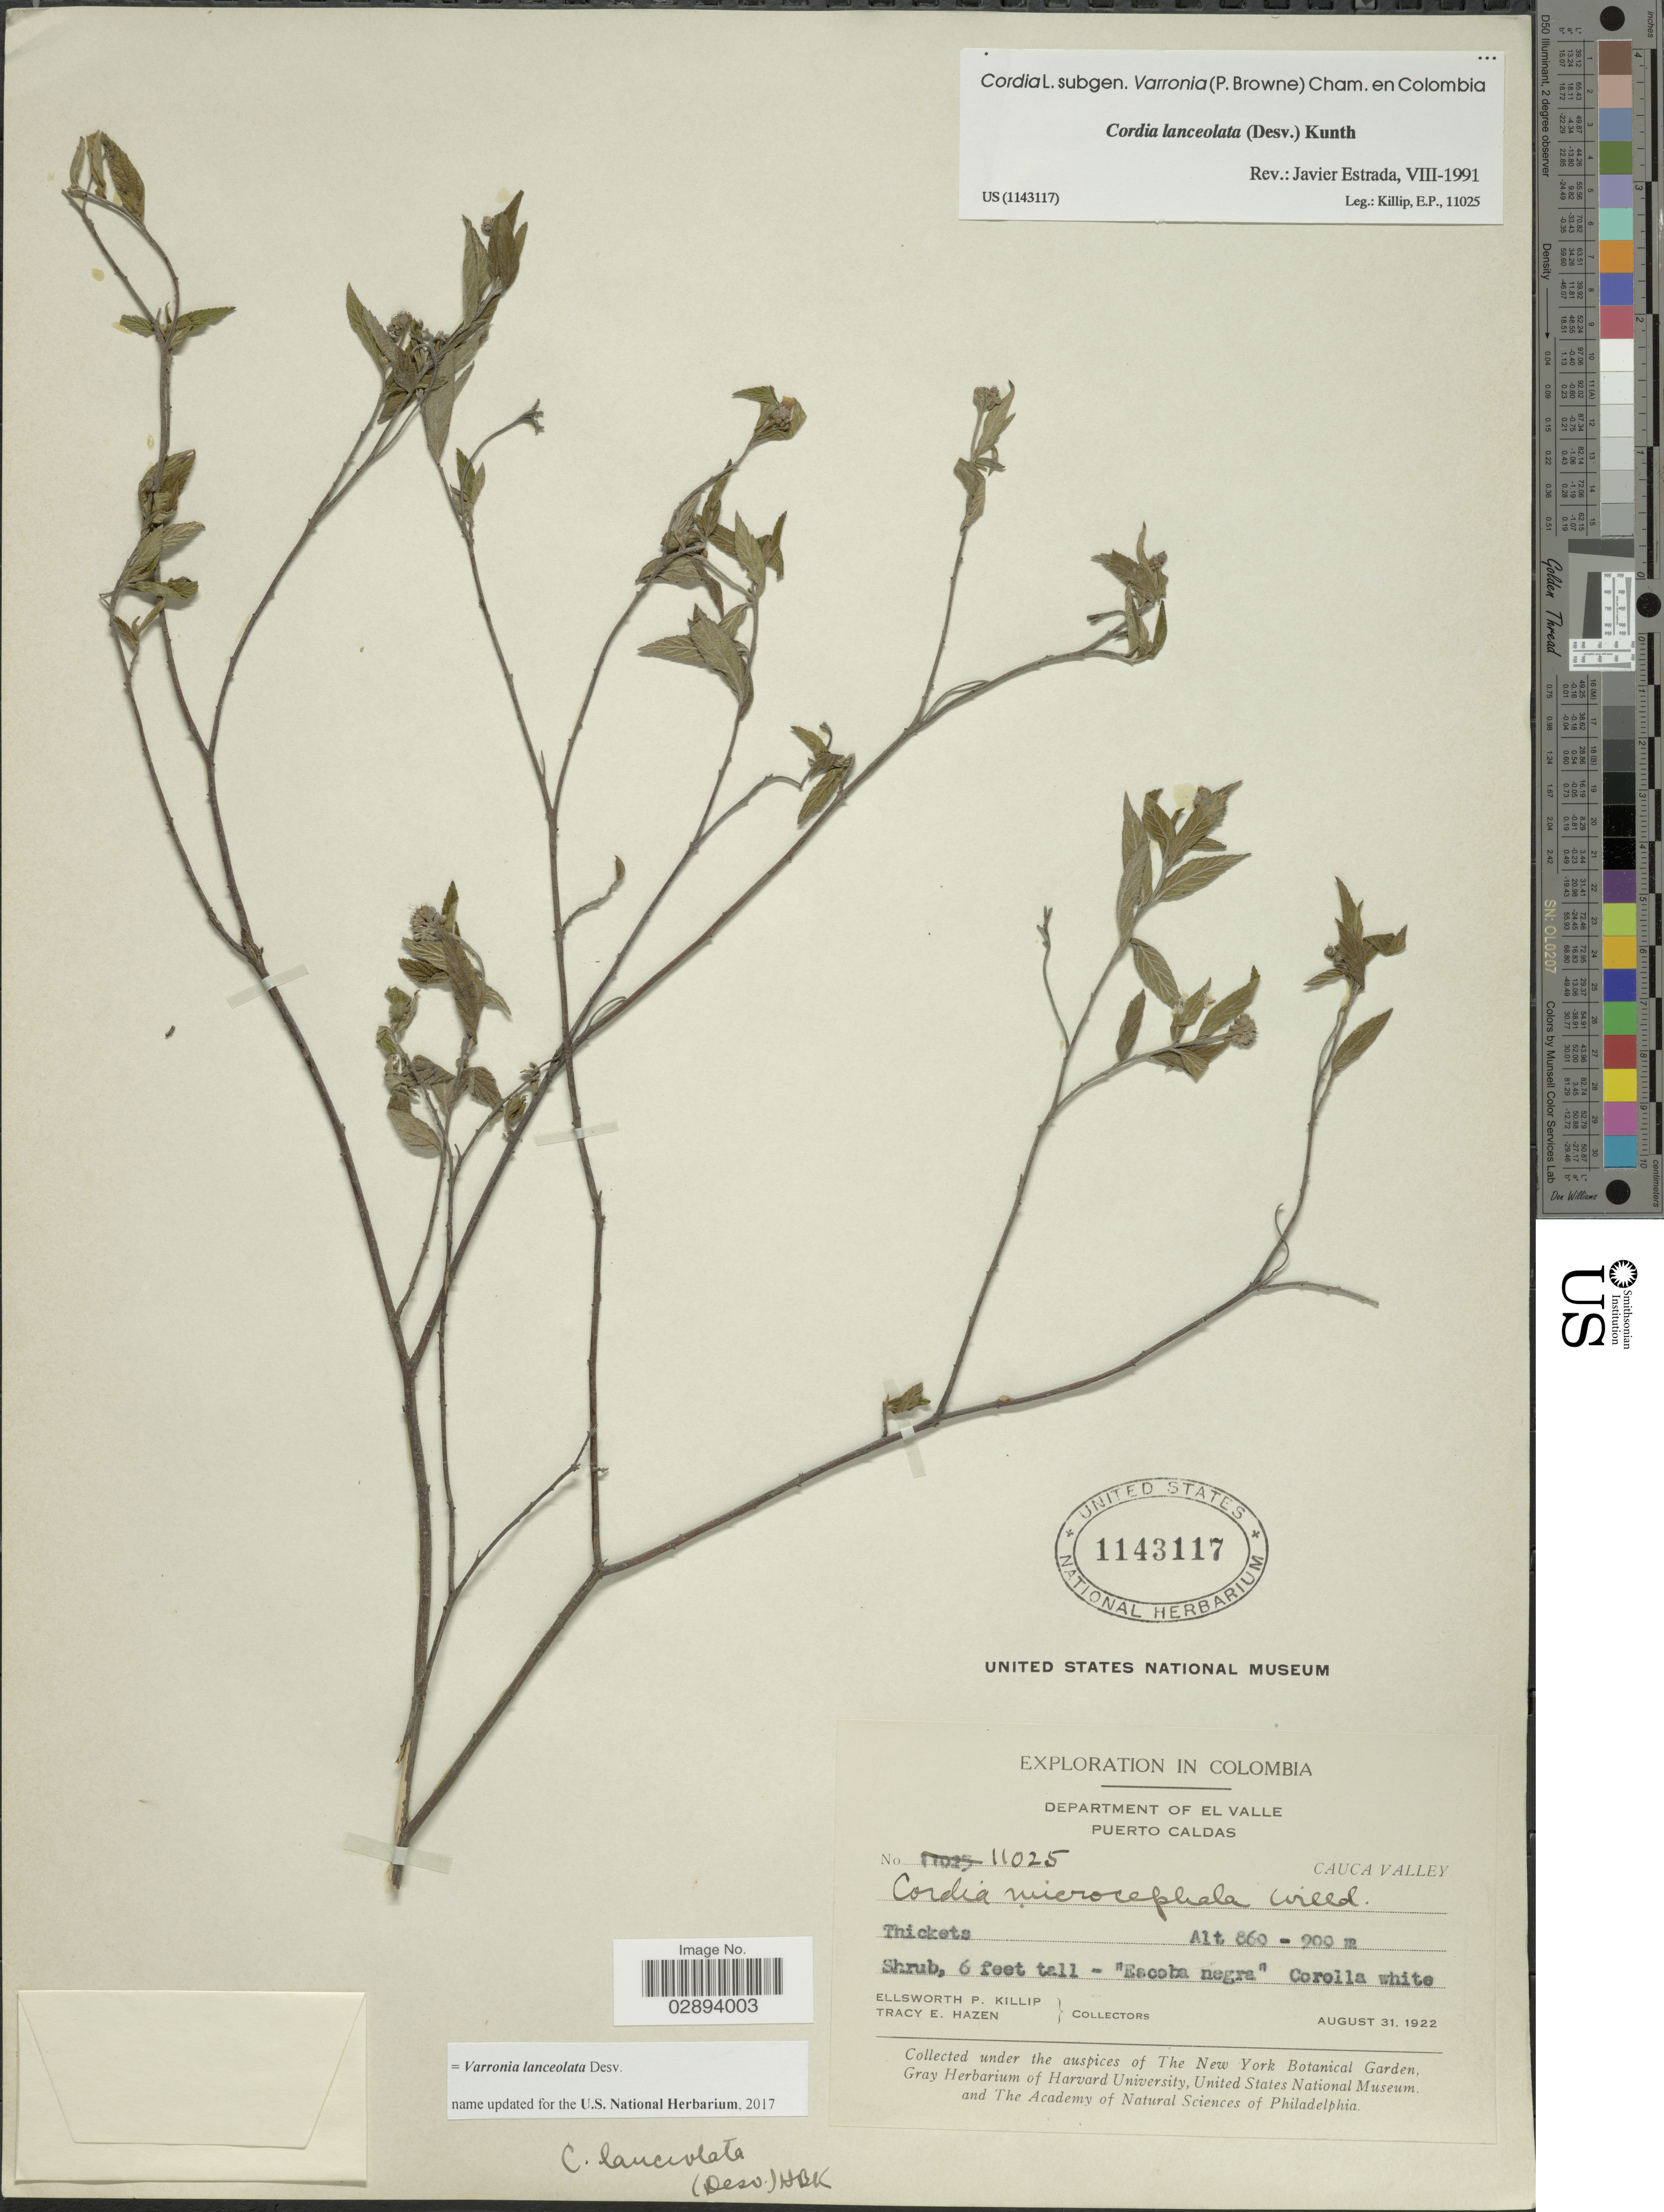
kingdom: Plantae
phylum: Tracheophyta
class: Magnoliopsida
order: Boraginales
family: Cordiaceae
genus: Varronia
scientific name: Varronia lanceolata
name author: Willd. ex Cham.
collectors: E. P. Killip & T. E. Hazen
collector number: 11025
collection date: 1922-08-31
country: Colombia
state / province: Valle del Cauca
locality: Department of El Valle, Puerto Caldas, Cauca Valley.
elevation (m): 860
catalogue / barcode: US 1143117